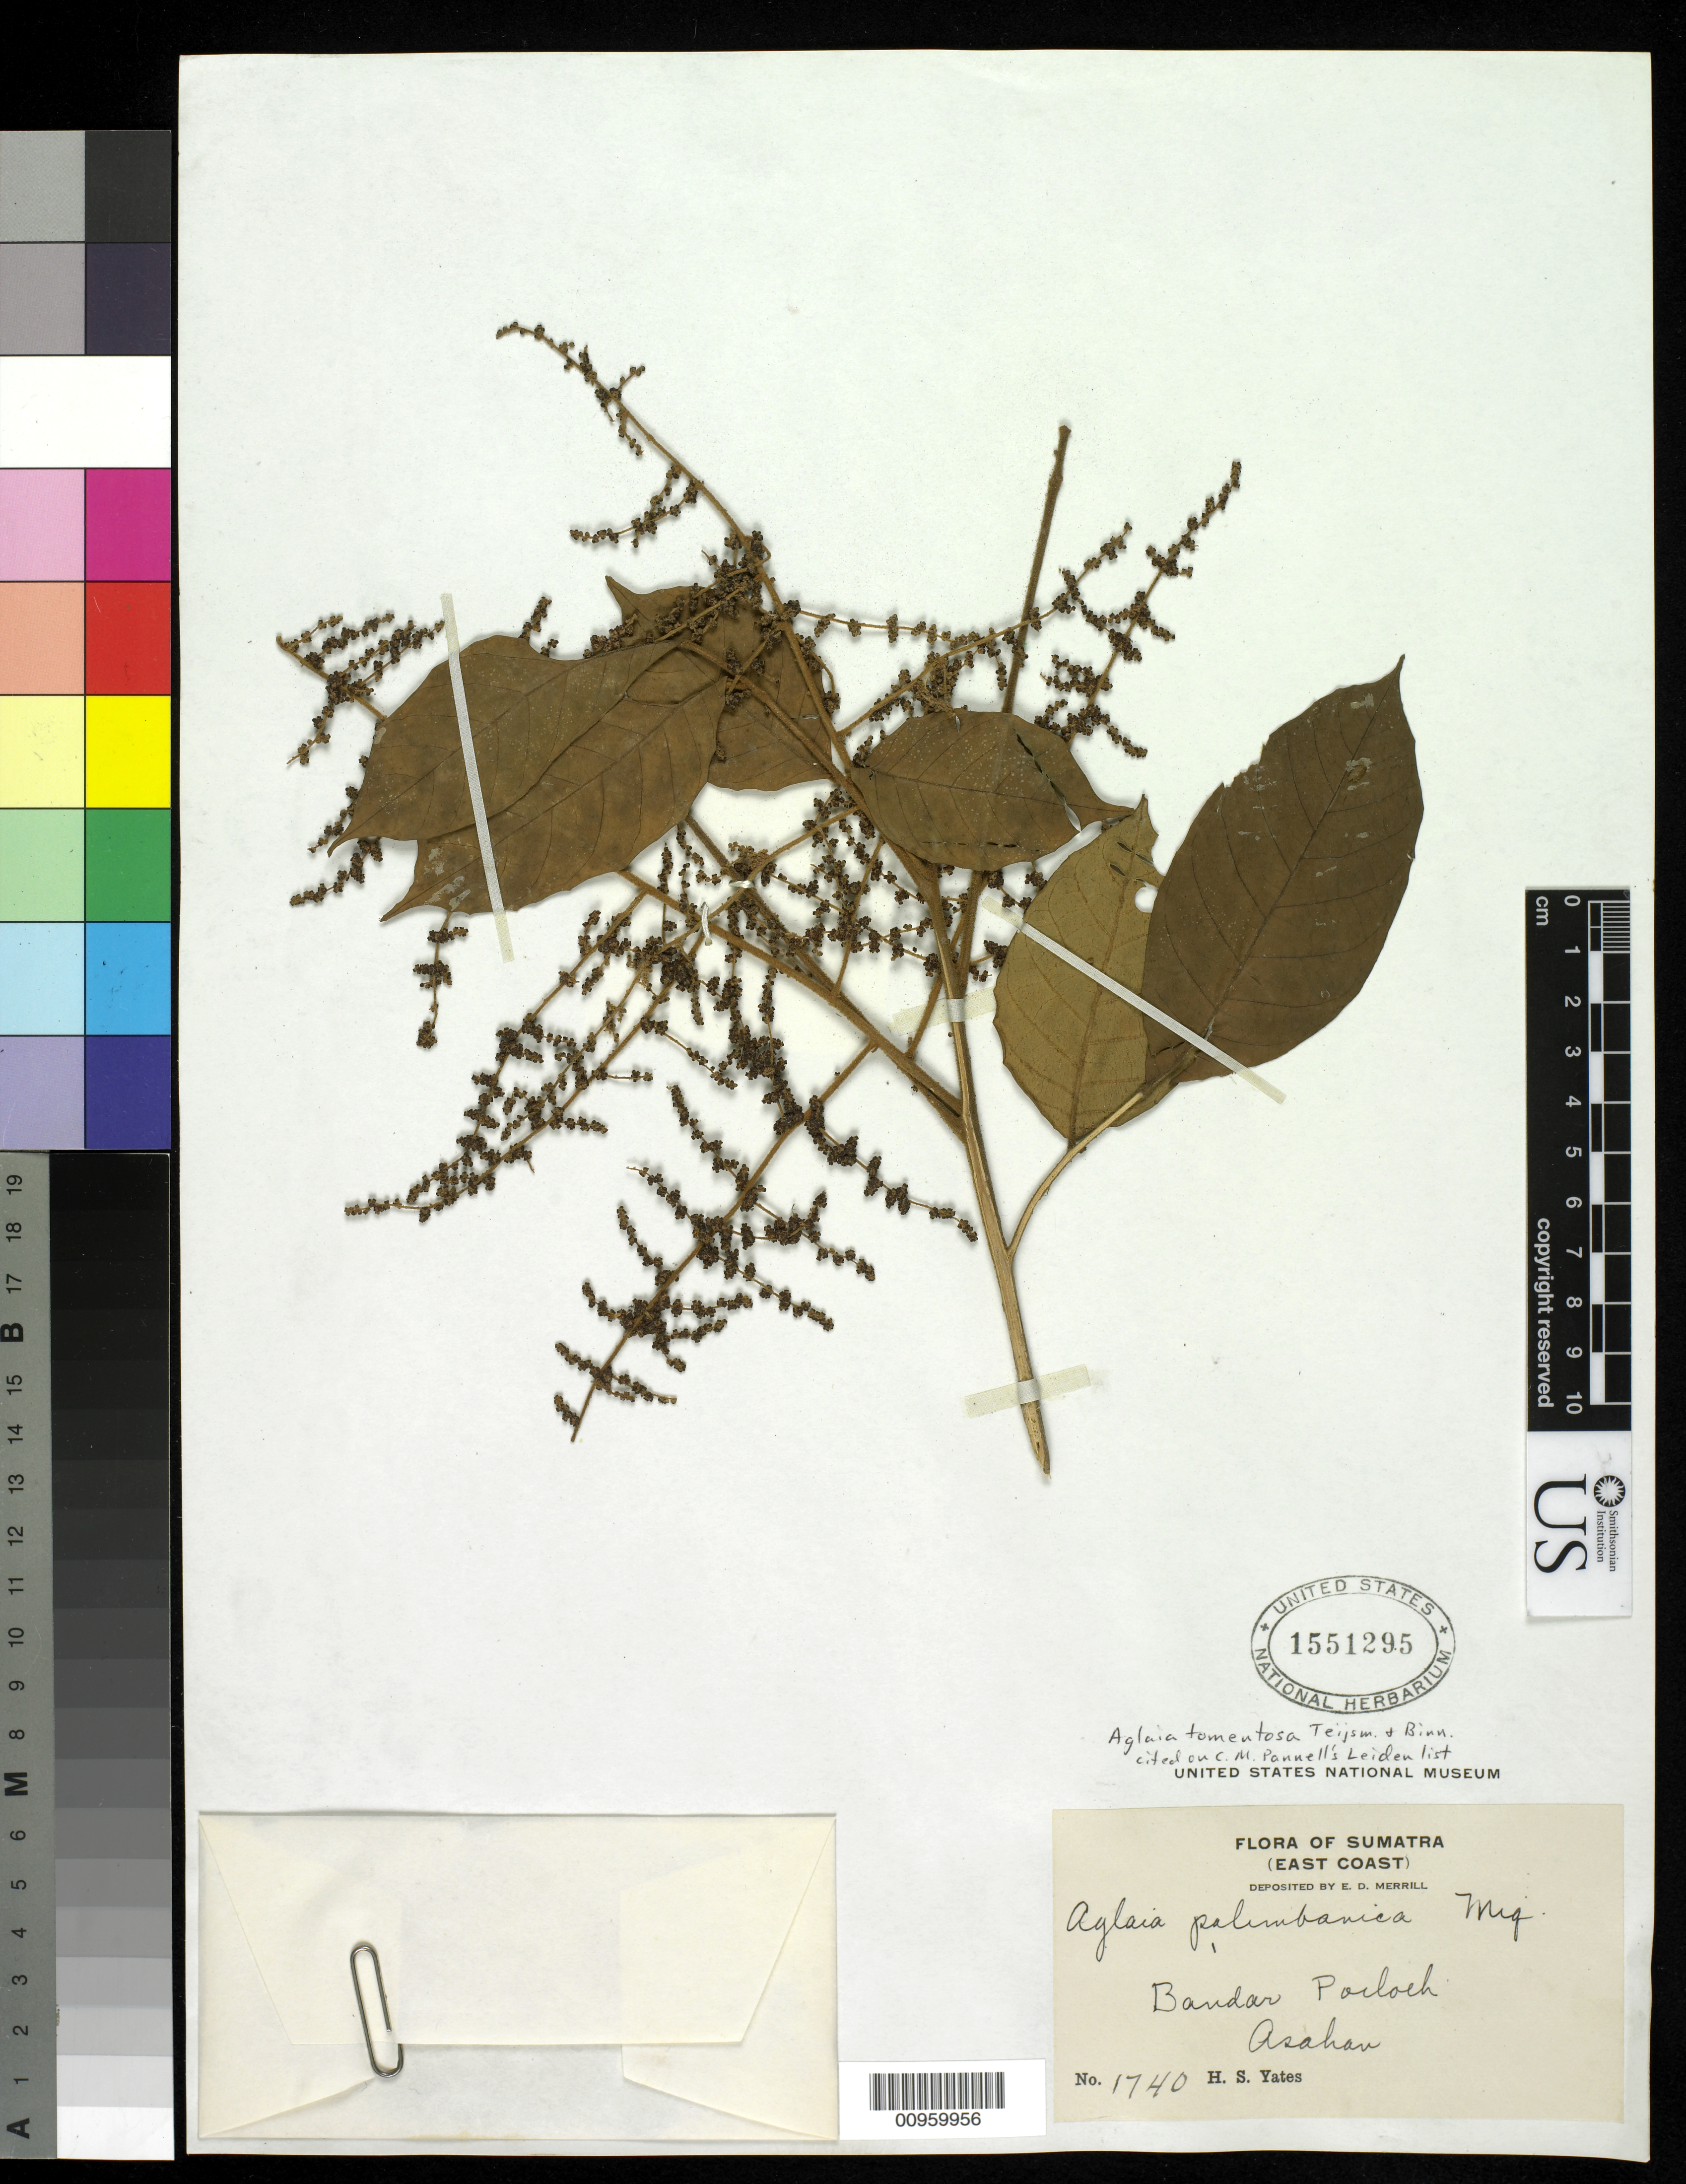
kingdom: Plantae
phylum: Tracheophyta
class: Magnoliopsida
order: Sapindales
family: Meliaceae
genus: Aglaia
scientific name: Aglaia tomentosa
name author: Teijsm. & Binn.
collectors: H. S. Yates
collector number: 1740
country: Indonesia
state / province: Sumatra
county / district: North Sumatra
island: Sumatra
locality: Bandar Poiloeh Asahan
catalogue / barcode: US 1551295